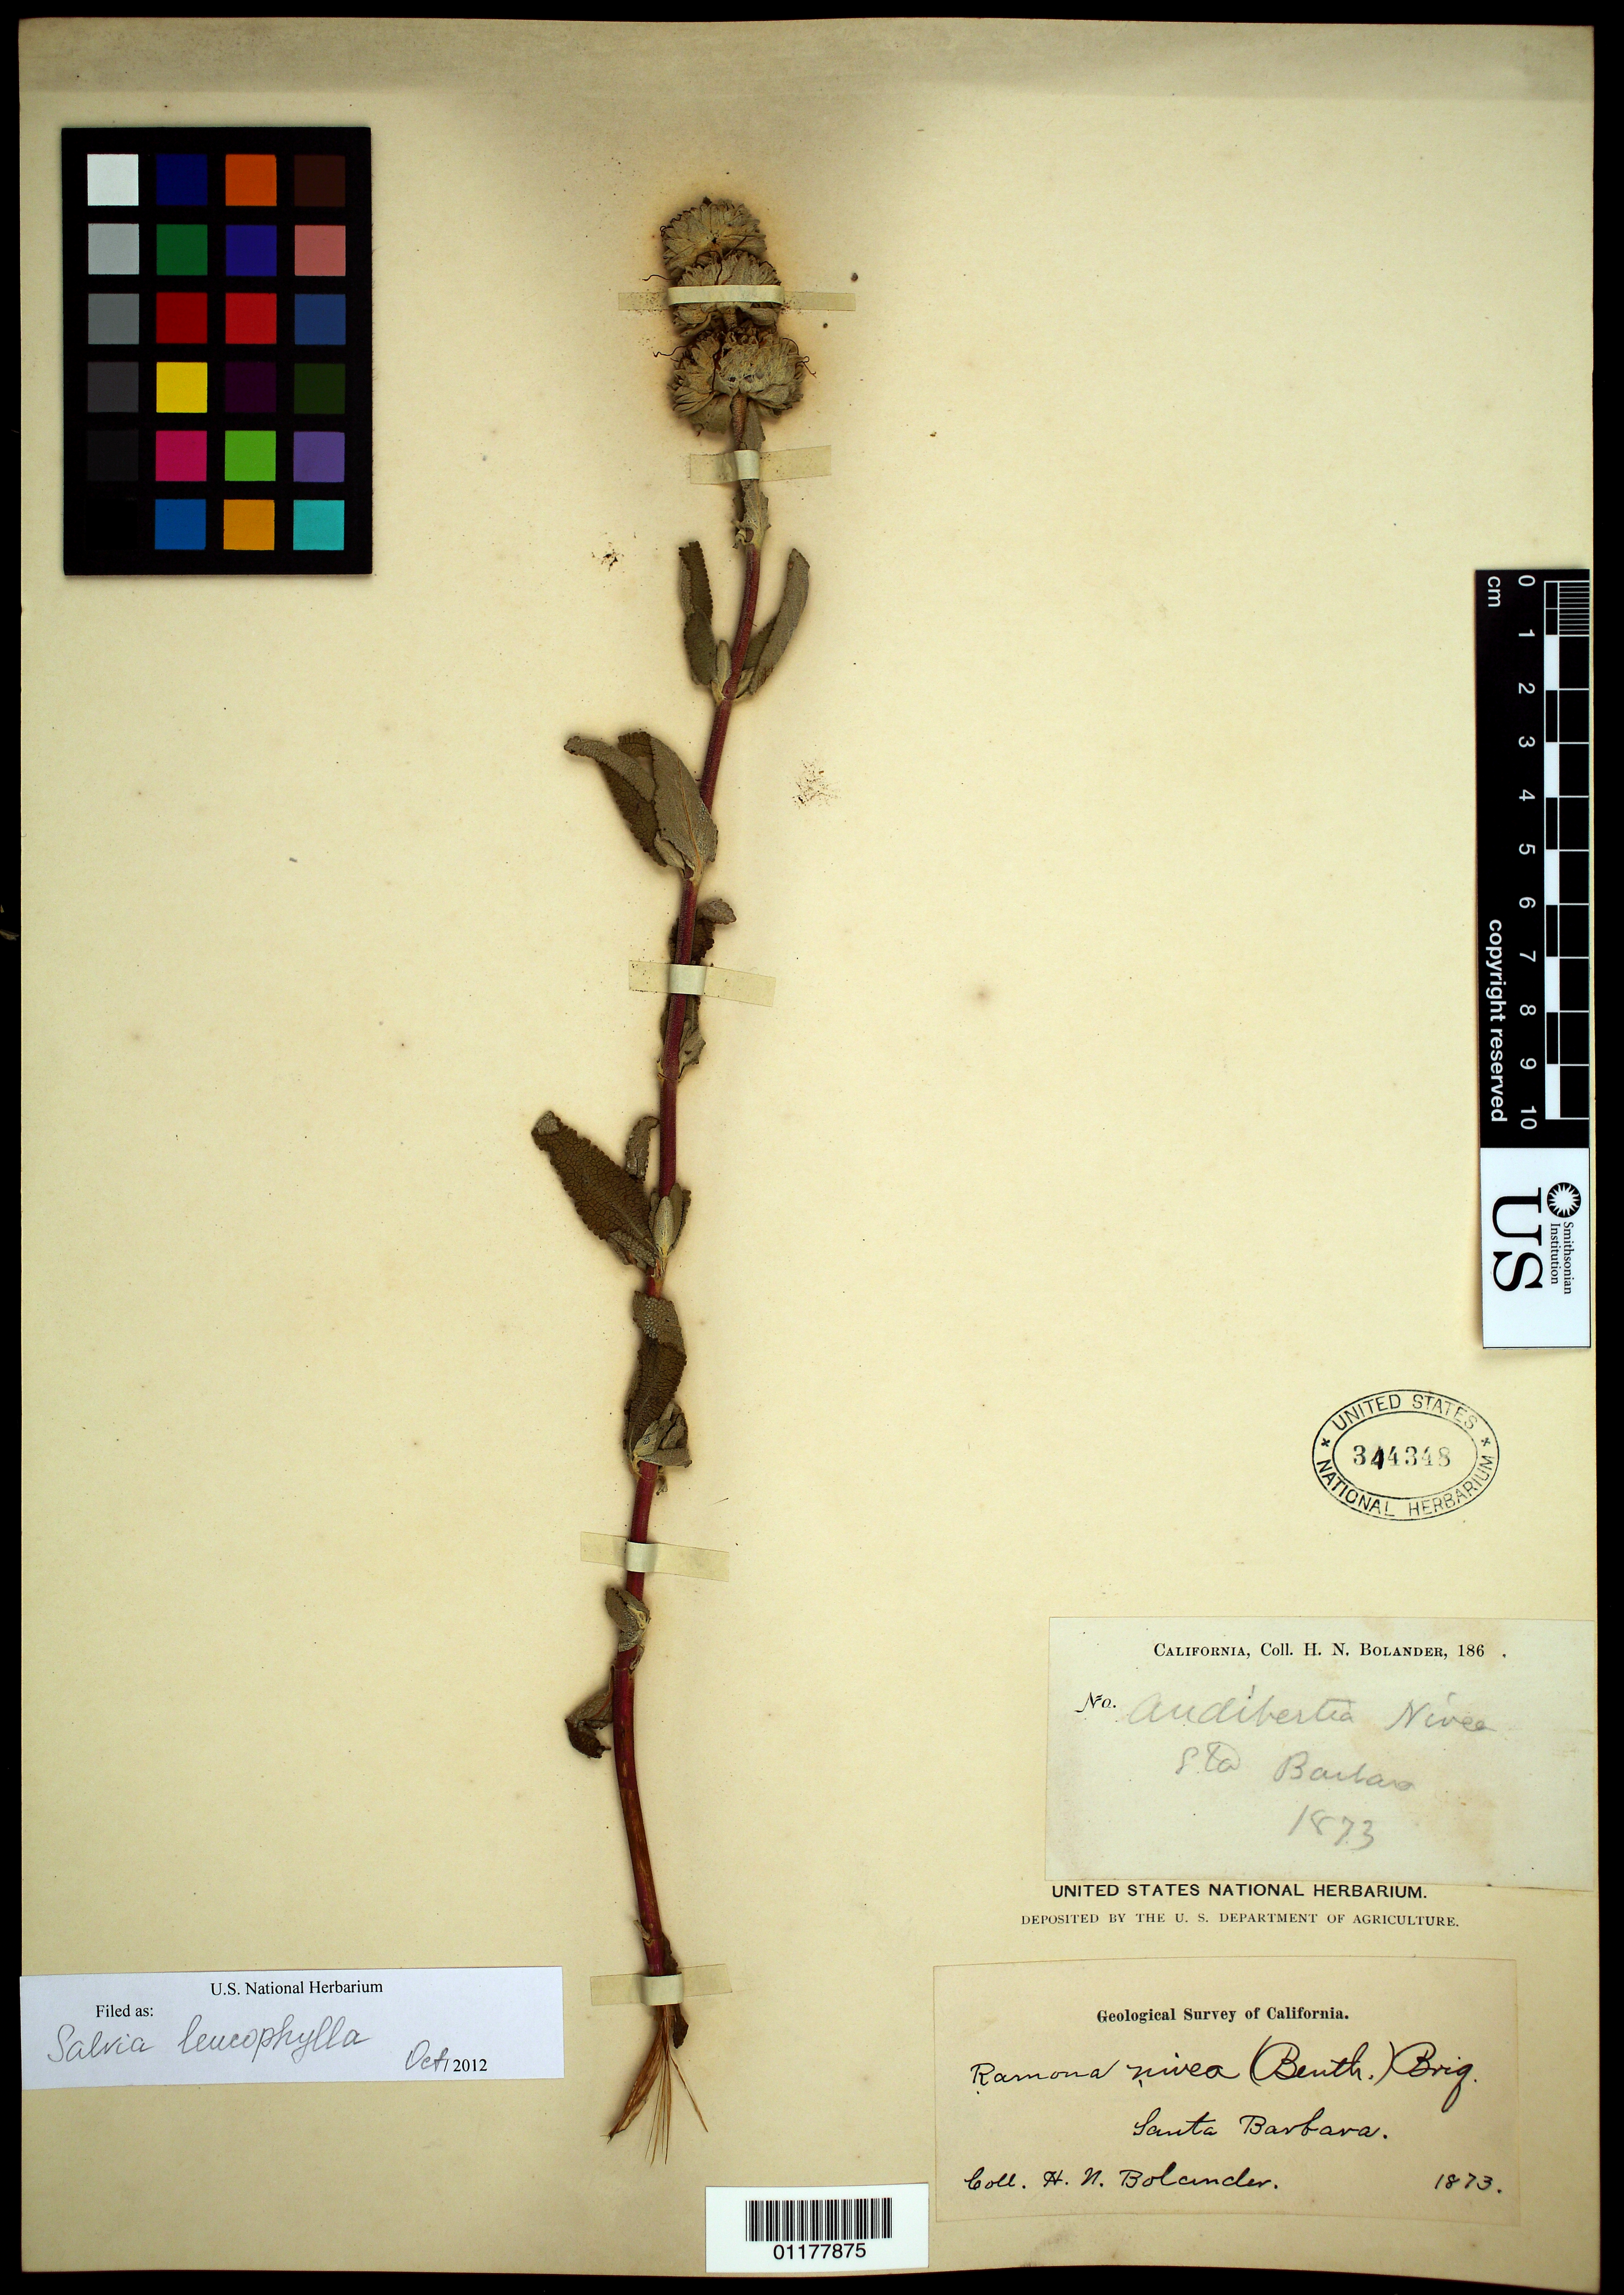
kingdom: Plantae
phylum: Tracheophyta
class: Magnoliopsida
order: Lamiales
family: Lamiaceae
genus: Salvia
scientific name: Salvia leucophylla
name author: Greene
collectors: H. Bolander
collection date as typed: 1873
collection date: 1873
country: United States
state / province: California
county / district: Santa Barbara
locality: Santa Barbara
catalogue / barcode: US 344348